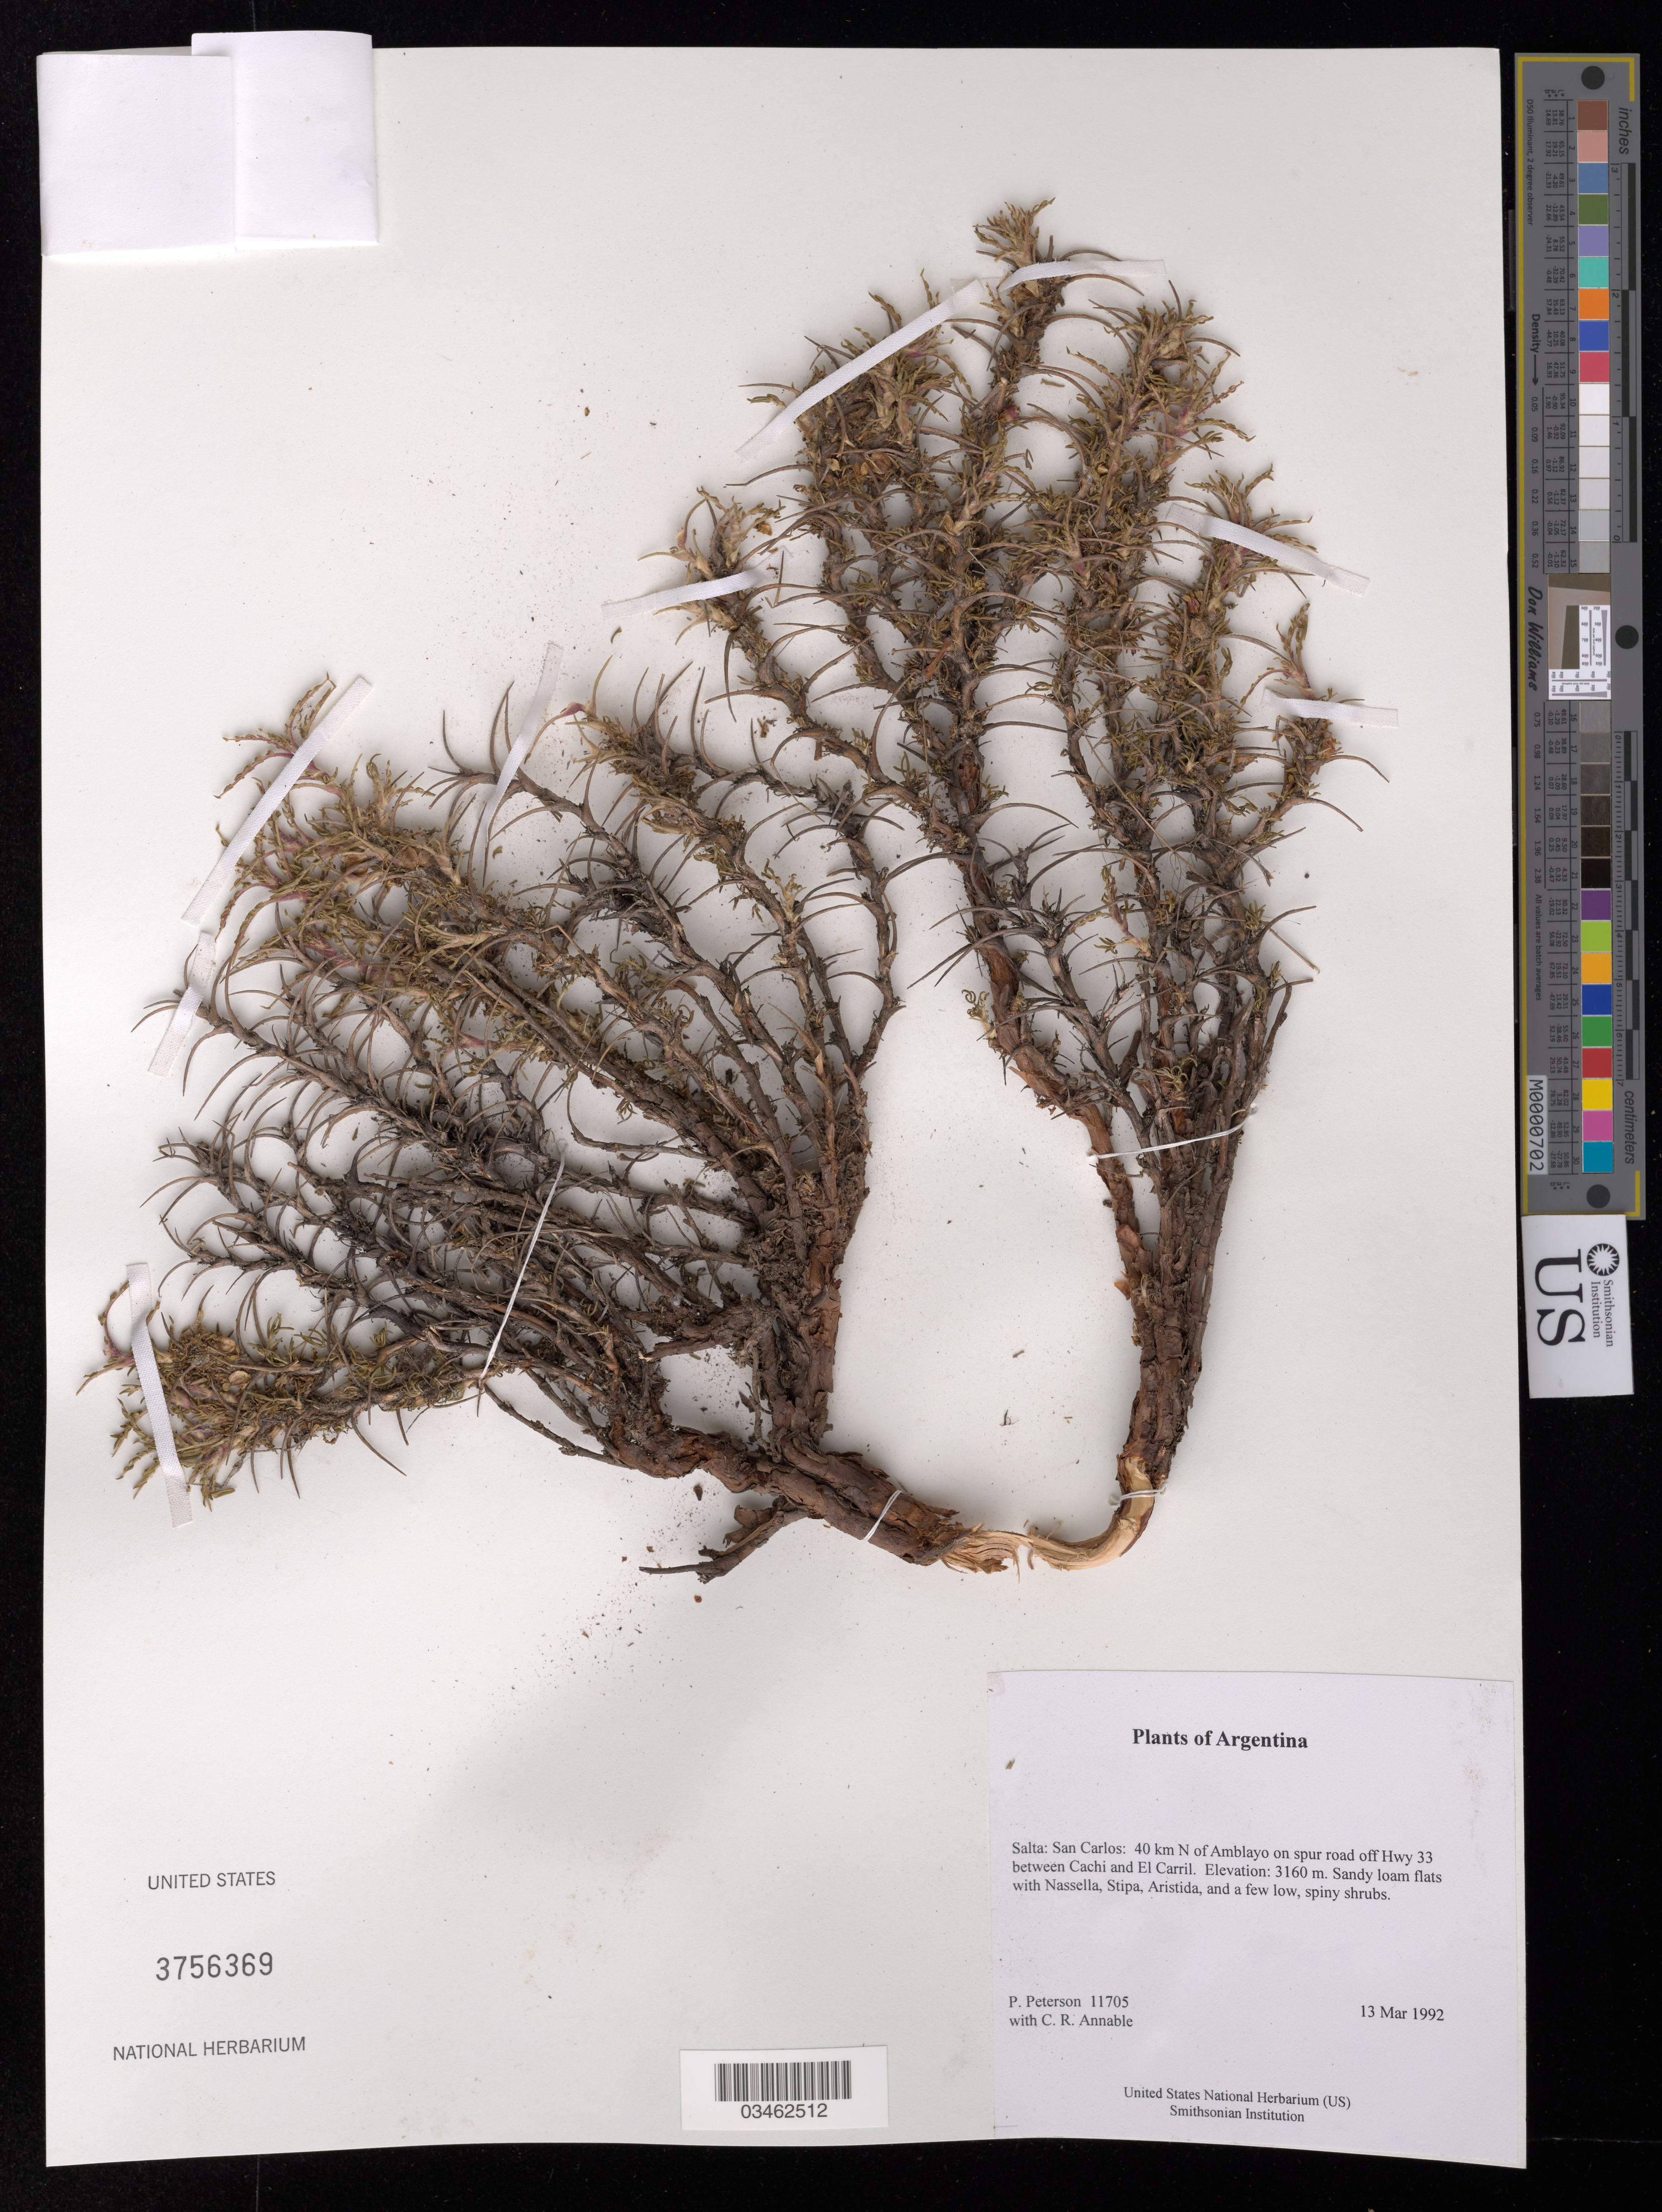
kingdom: Plantae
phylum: Tracheophyta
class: Magnoliopsida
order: Caryophyllales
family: Polygonaceae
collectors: P. M. Peterson & C. R. Annable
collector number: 11705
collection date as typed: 13 Mar 1992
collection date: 1992-03-13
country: Argentina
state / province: Salta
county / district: San Carlos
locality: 40 km N of Amblayo on spur road off Hwy 33 between Cachi and El Carril.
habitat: Sandy loam flats with Nassella, Stipa, Aristida, and a few low, spiny shrubs.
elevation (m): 3160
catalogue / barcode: US 3756369